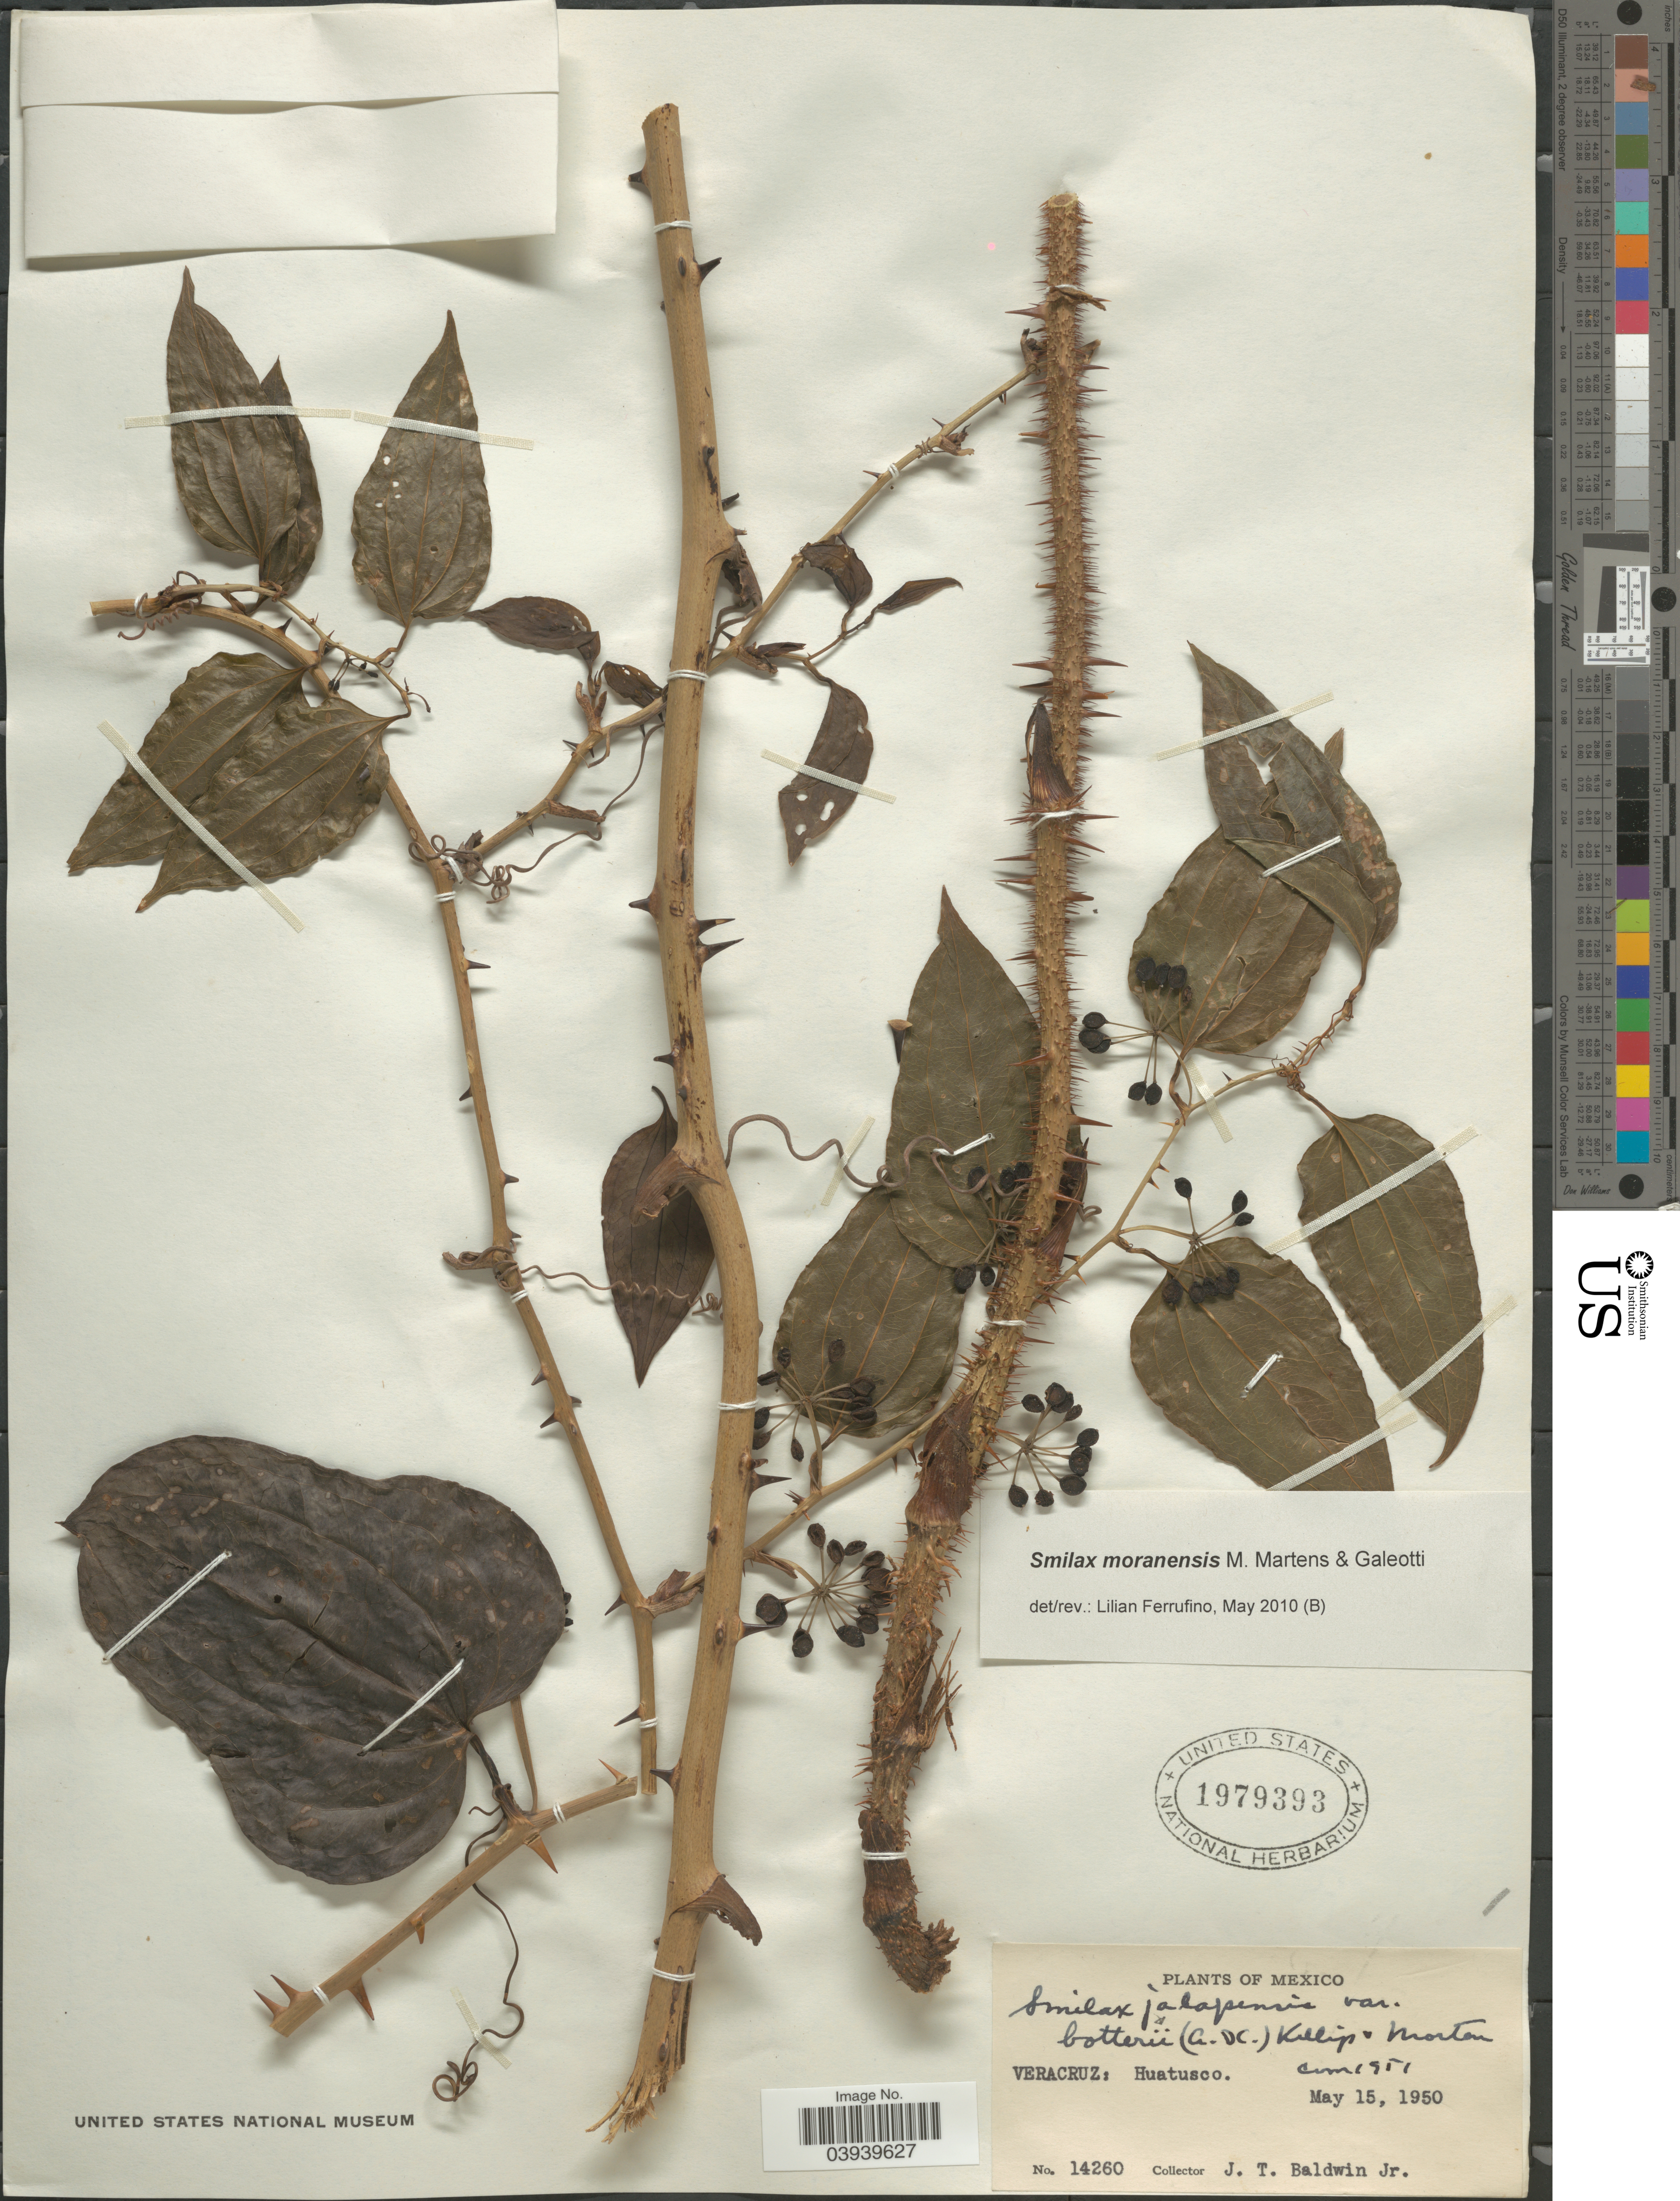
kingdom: Plantae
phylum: Tracheophyta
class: Liliopsida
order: Liliales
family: Smilacaceae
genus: Smilax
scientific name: Smilax moranensis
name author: M. Martens & Galeotti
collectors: J. T. Baldwin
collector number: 14260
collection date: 1950-05-15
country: Mexico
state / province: Veracruz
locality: Veracruz: Huatusco.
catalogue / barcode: US 1979393